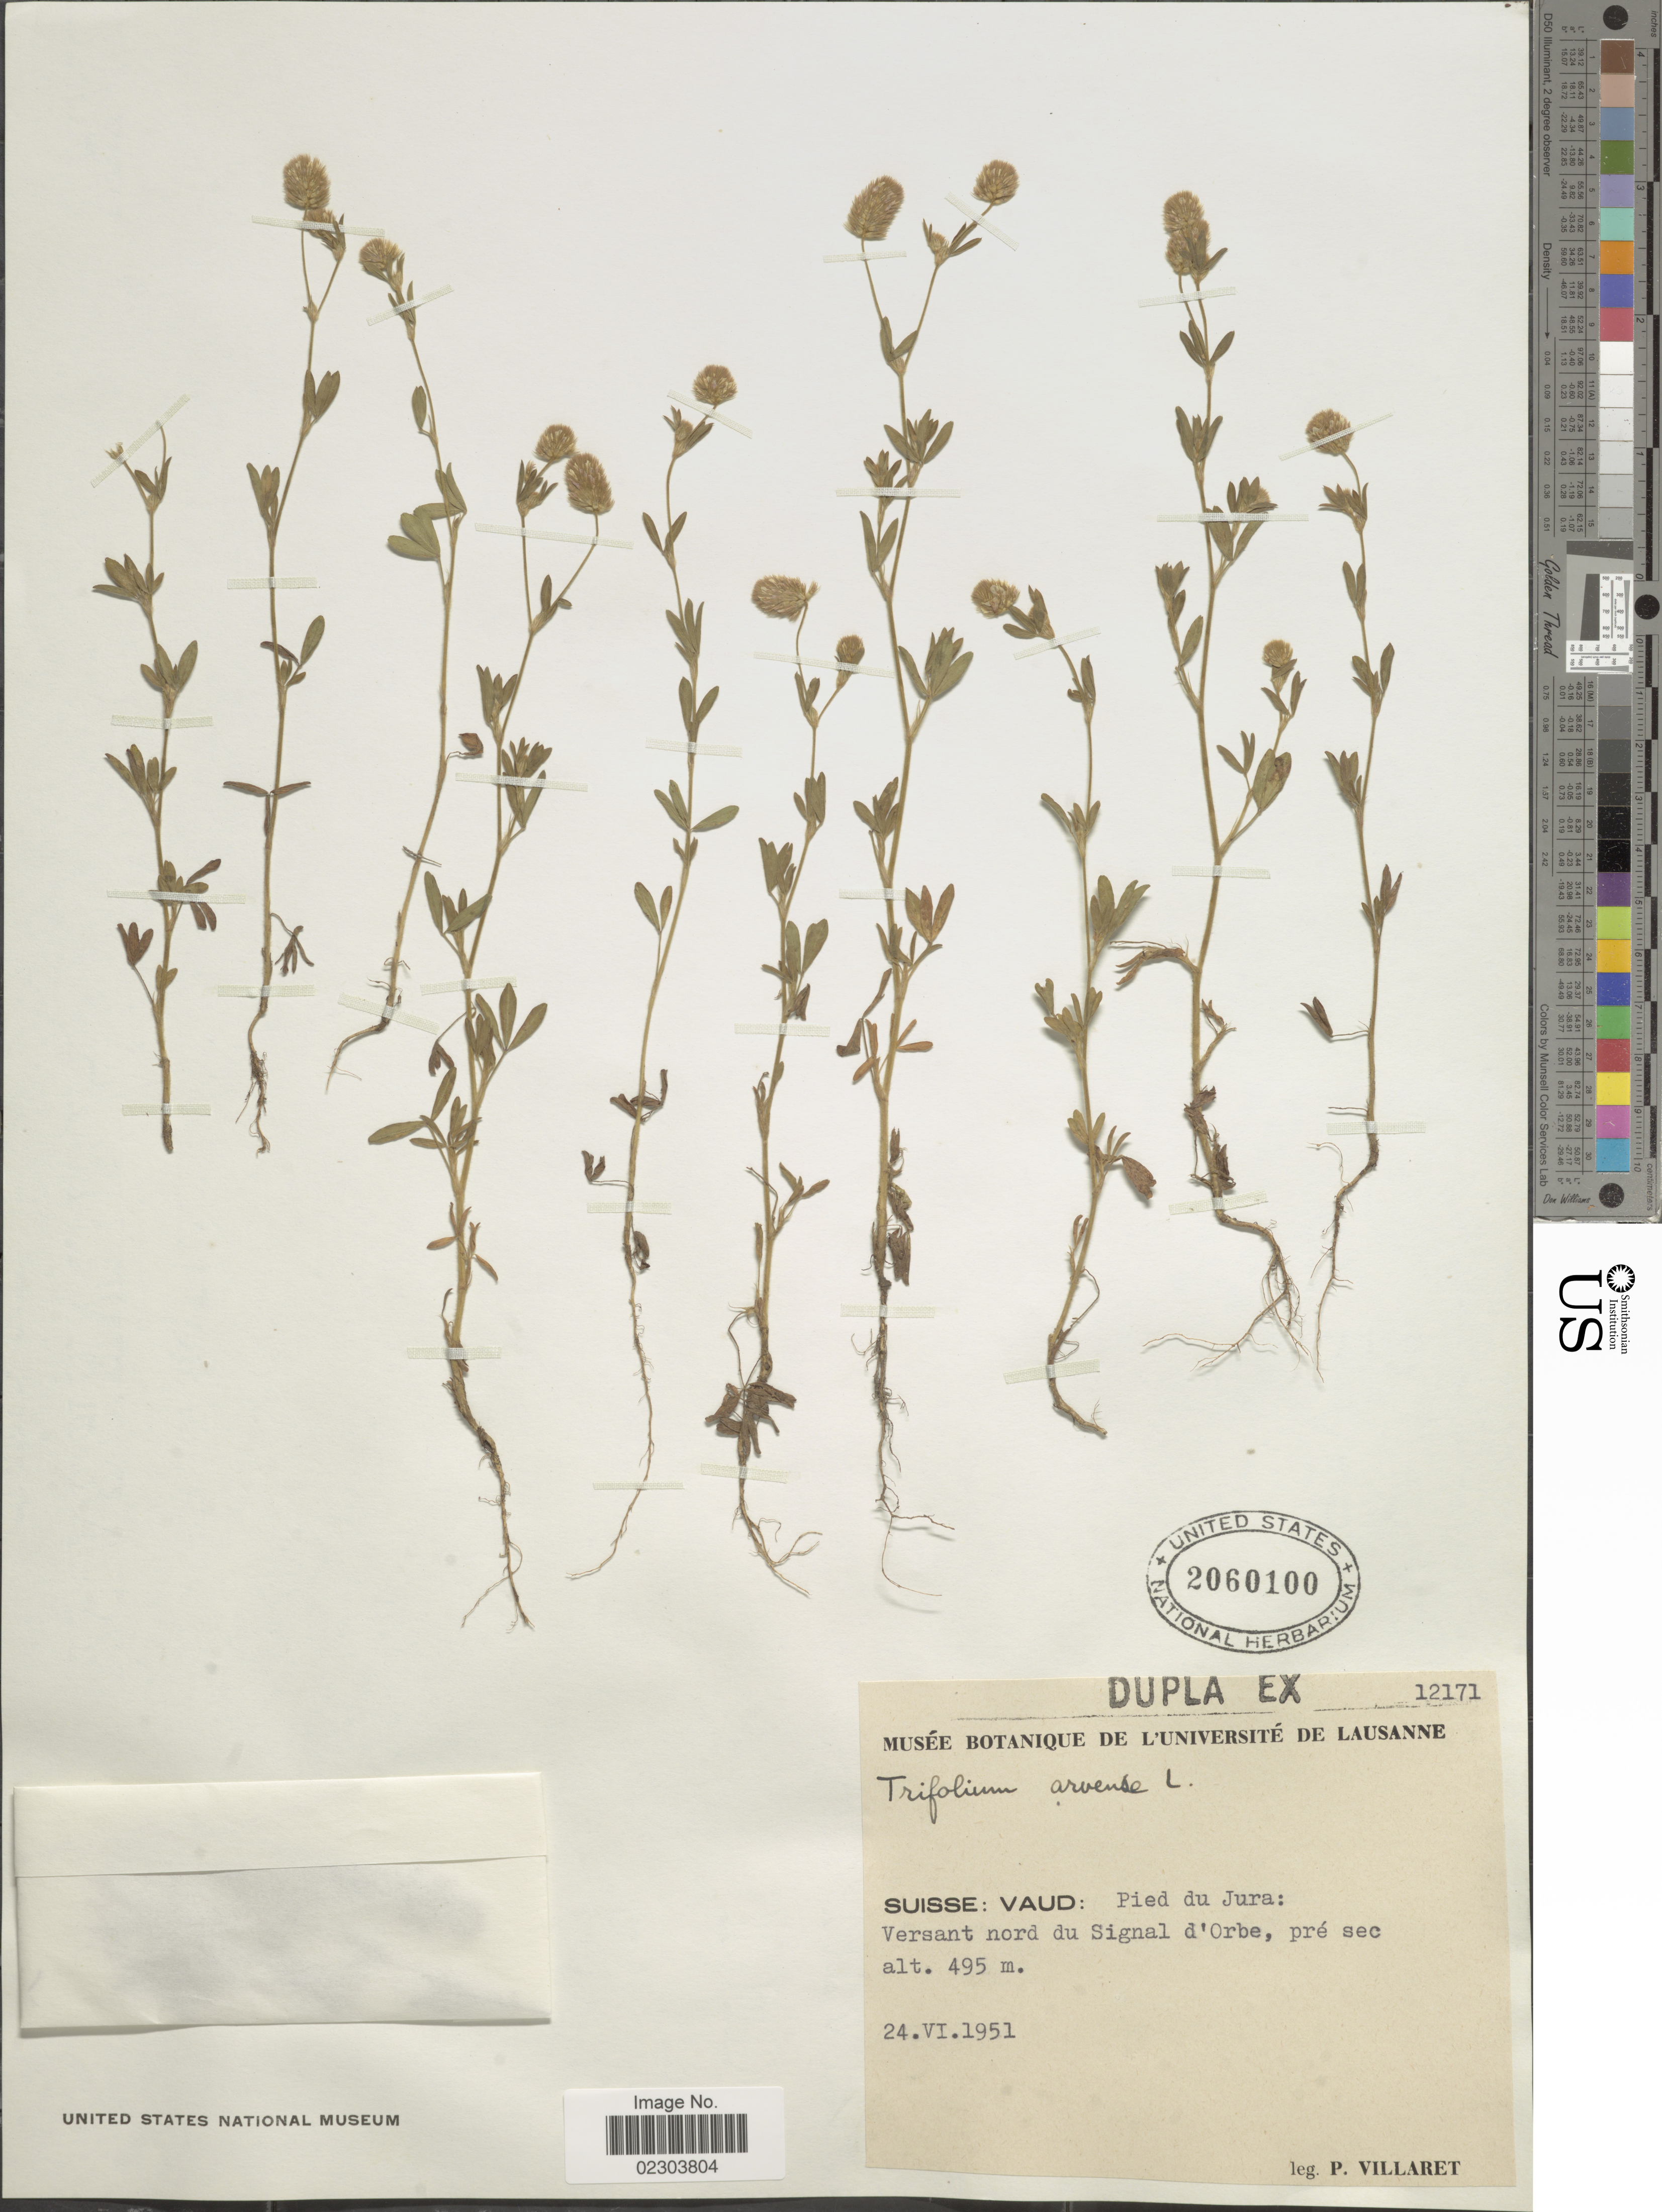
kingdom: Plantae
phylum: Tracheophyta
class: Magnoliopsida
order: Fabales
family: Fabaceae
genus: Trifolium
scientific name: Trifolium arvense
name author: L.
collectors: P. Villaret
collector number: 12171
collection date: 1951-06-24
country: Switzerland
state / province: Vaud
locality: Suisse: Pied du Jura: versant nort du Signal d'Orbe, pré sec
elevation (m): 495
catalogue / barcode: US 2060100